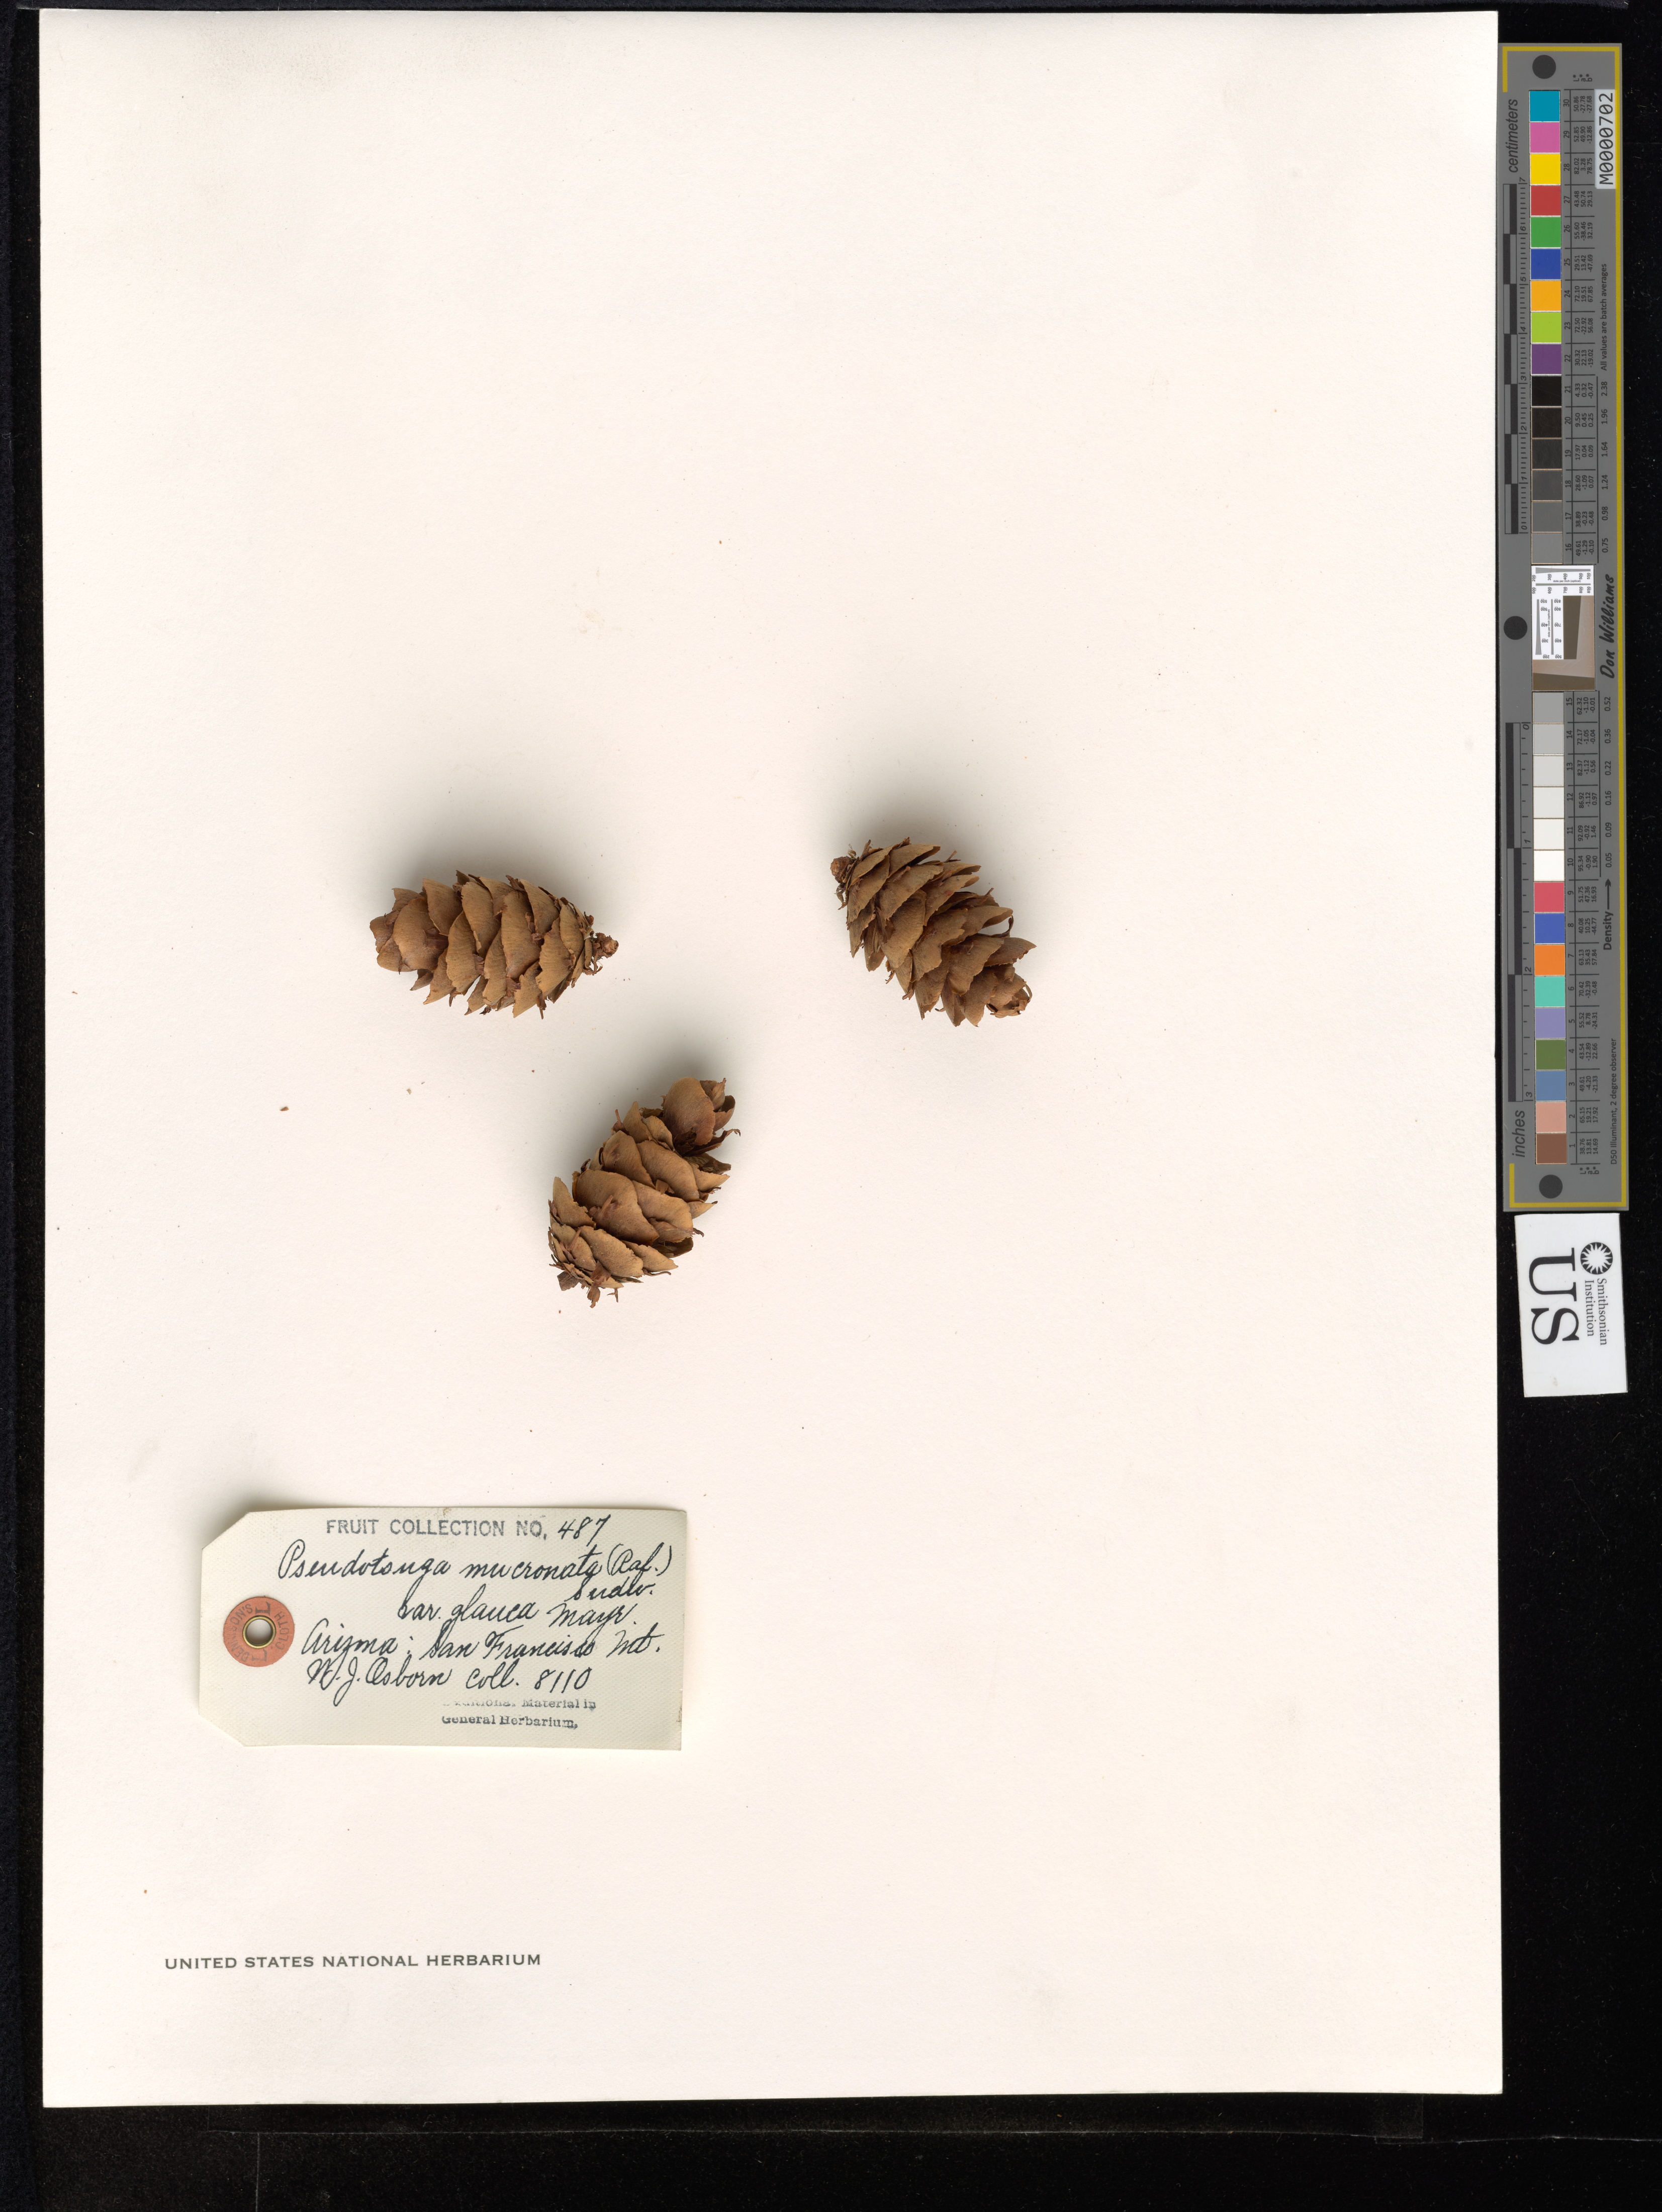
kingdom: Plantae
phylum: Tracheophyta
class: Pinopsida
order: Pinales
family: Pinaceae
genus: Pseudotsuga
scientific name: Pseudotsuga taxifolia var. glauca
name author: Sudw.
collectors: W. Osborn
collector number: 8110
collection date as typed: Transcribed d/m/y: 11/12/34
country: United States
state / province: Arizona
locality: San francisco Mt. So. Slope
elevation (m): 2743